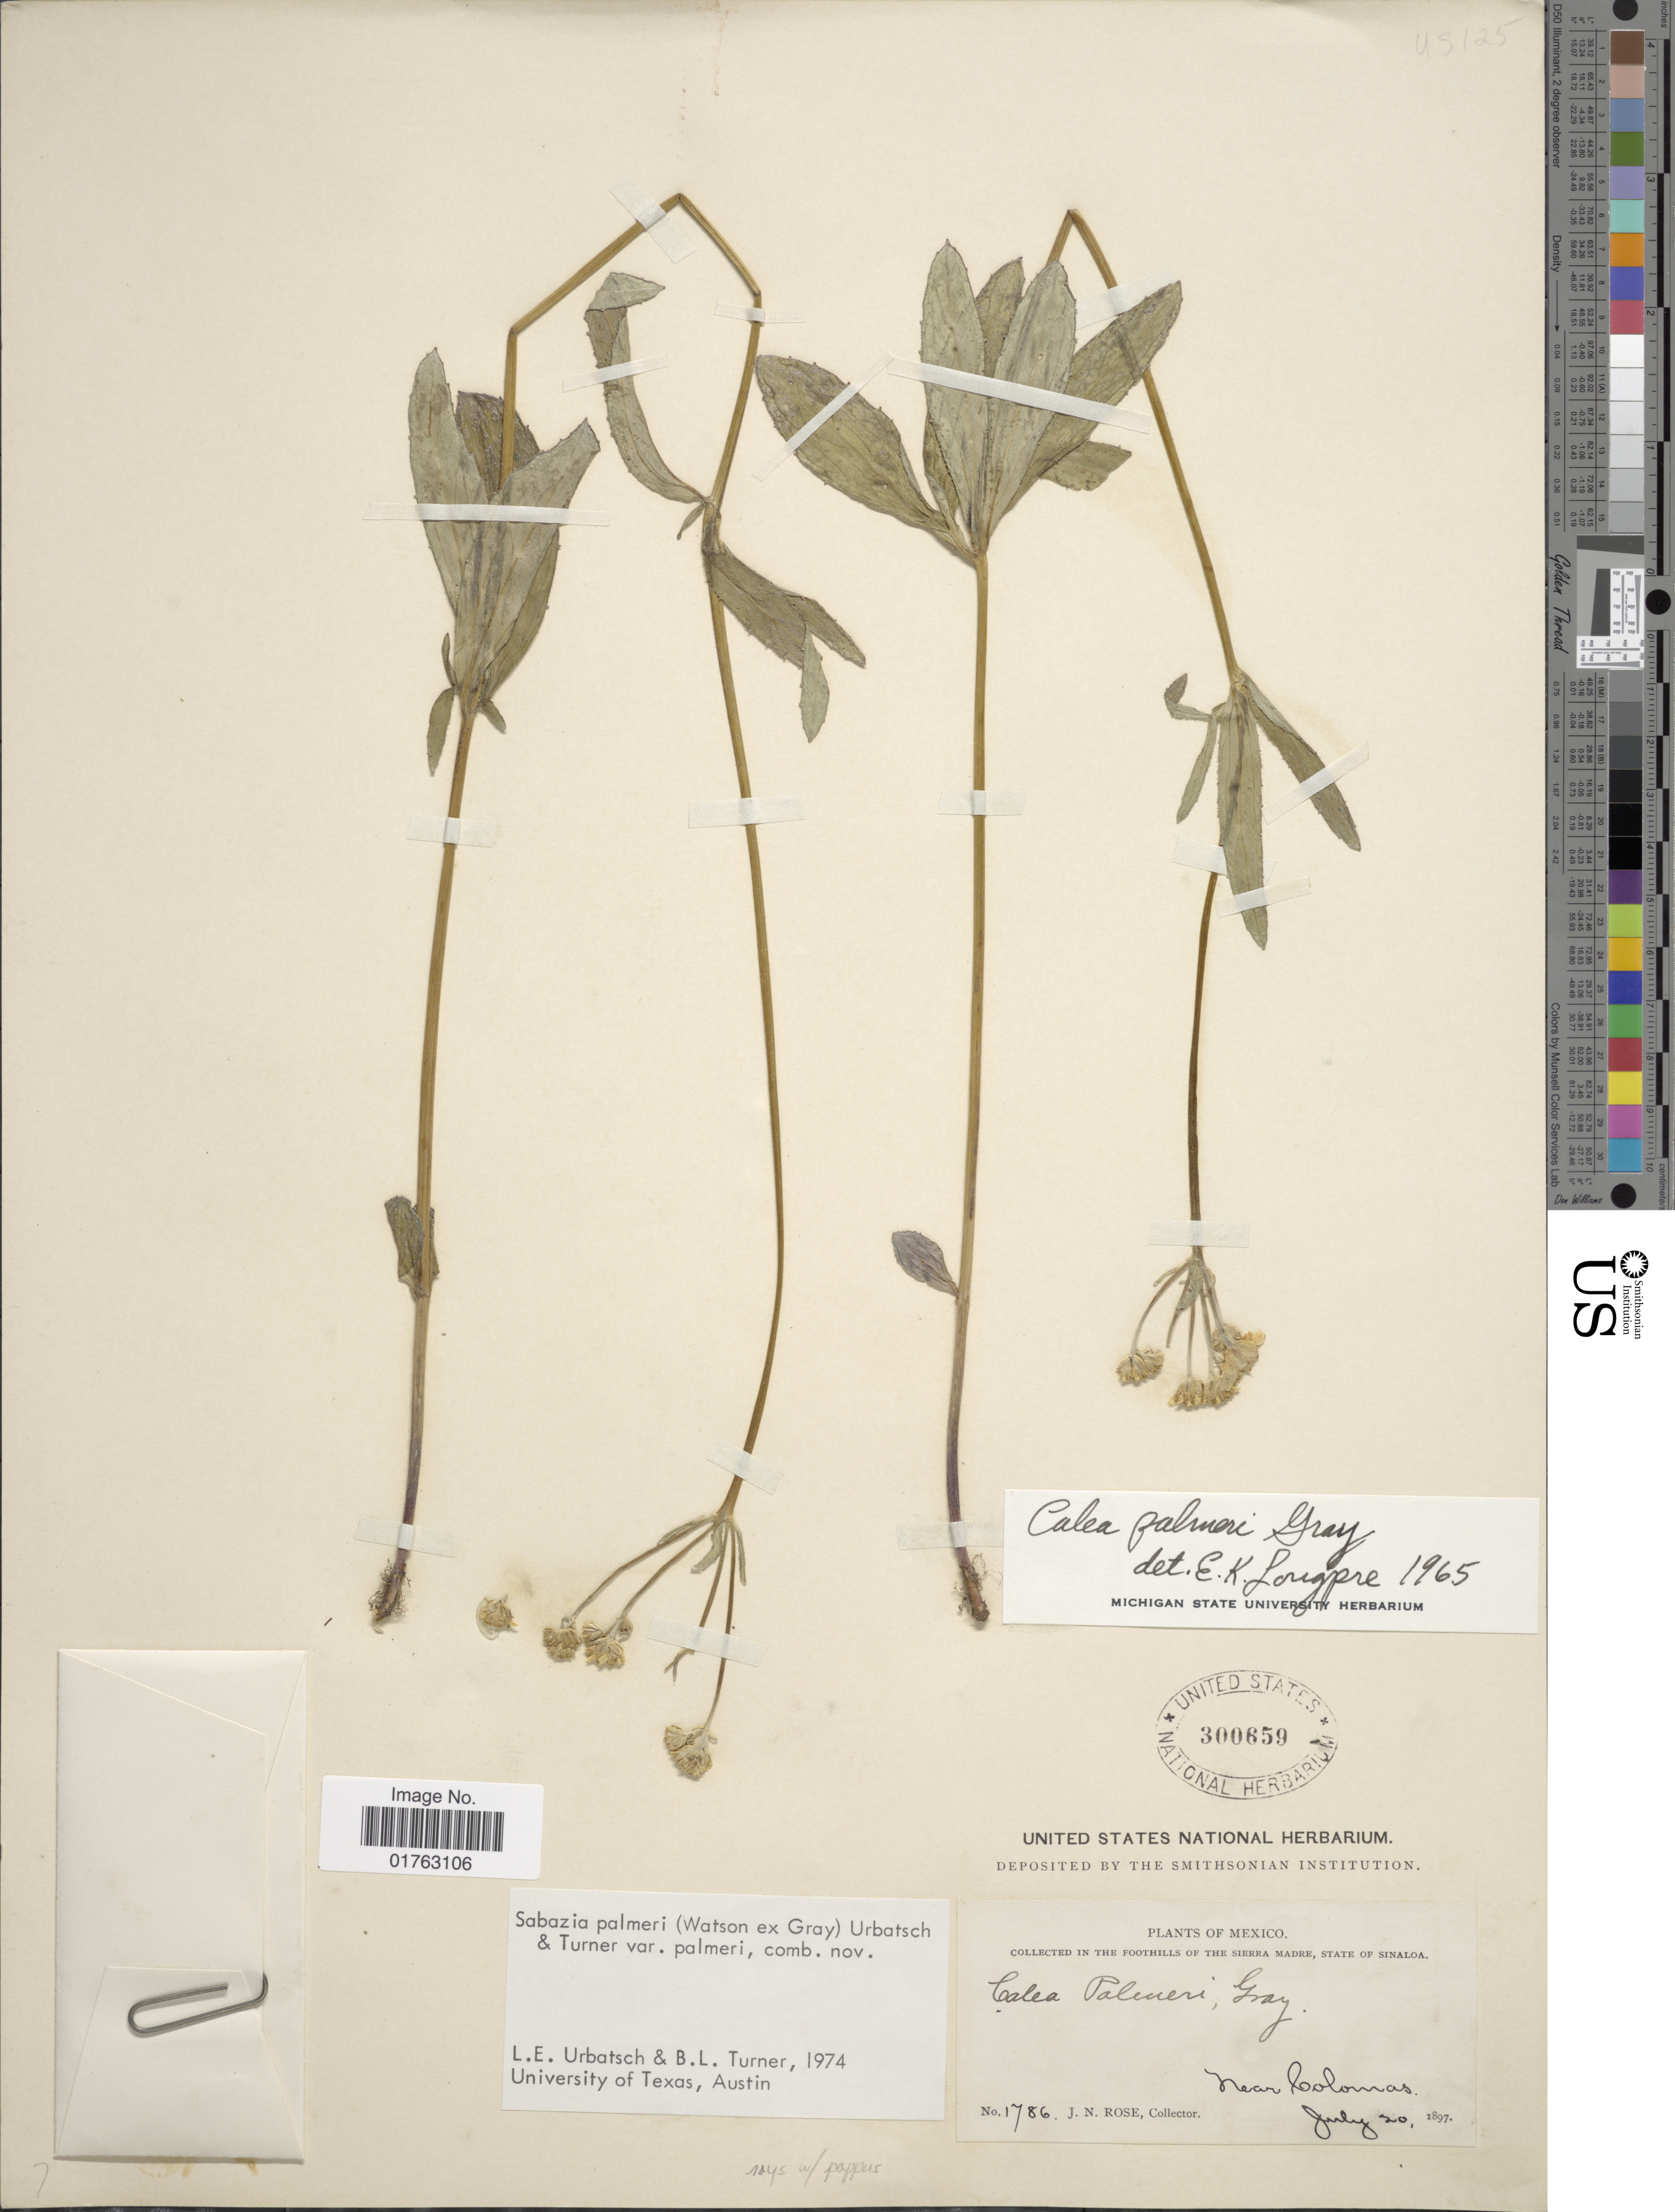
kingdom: Plantae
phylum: Tracheophyta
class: Magnoliopsida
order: Asterales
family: Asteraceae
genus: Sabazia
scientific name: Sabazia palmeri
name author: (S. Watson ex A. Gray) & B.L. Turner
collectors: J. N. Rose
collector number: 1786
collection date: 1897-07-20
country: Mexico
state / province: Sinaloa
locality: In the foothills of the Sierra Madre, near Colomas.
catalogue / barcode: US 300659